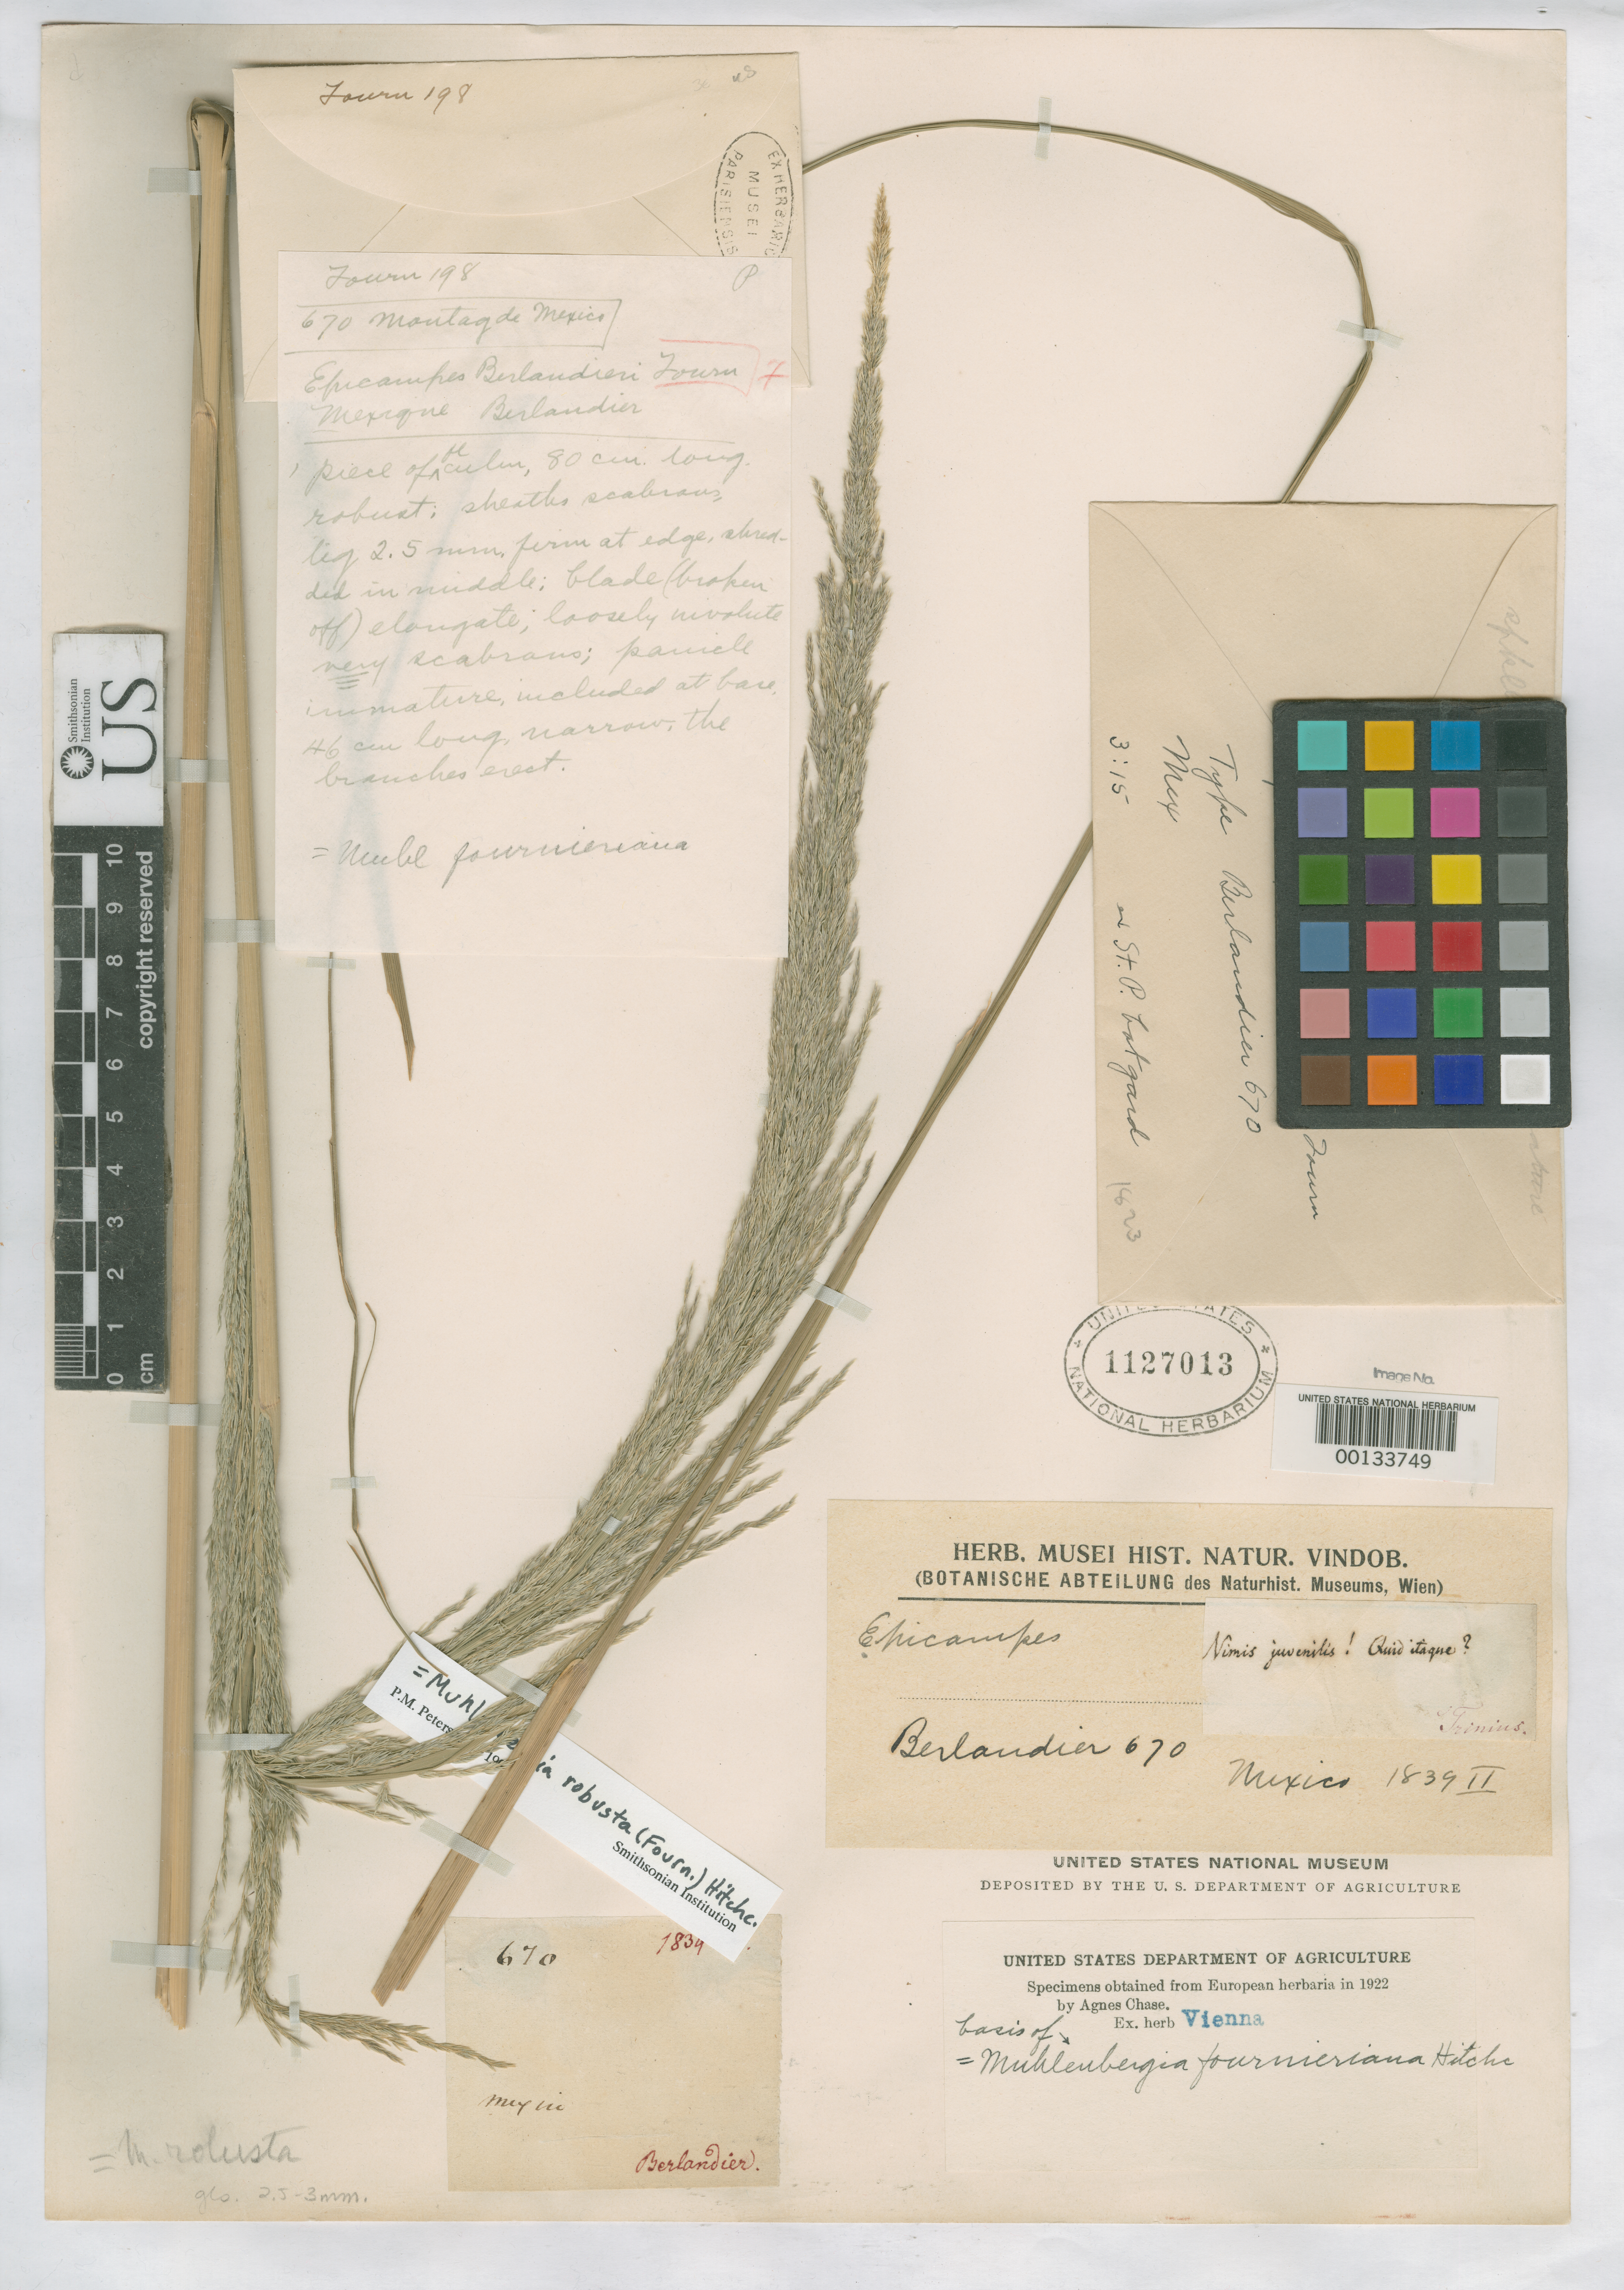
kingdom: Plantae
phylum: Tracheophyta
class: Liliopsida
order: Poales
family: Poaceae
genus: Epicampes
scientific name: Epicampes berlandieri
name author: E. Fourn.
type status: Type Collection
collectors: J. L. Berlandier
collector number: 670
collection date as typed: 1839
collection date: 1839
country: Mexico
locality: E of Monserrat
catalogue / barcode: US 1127013